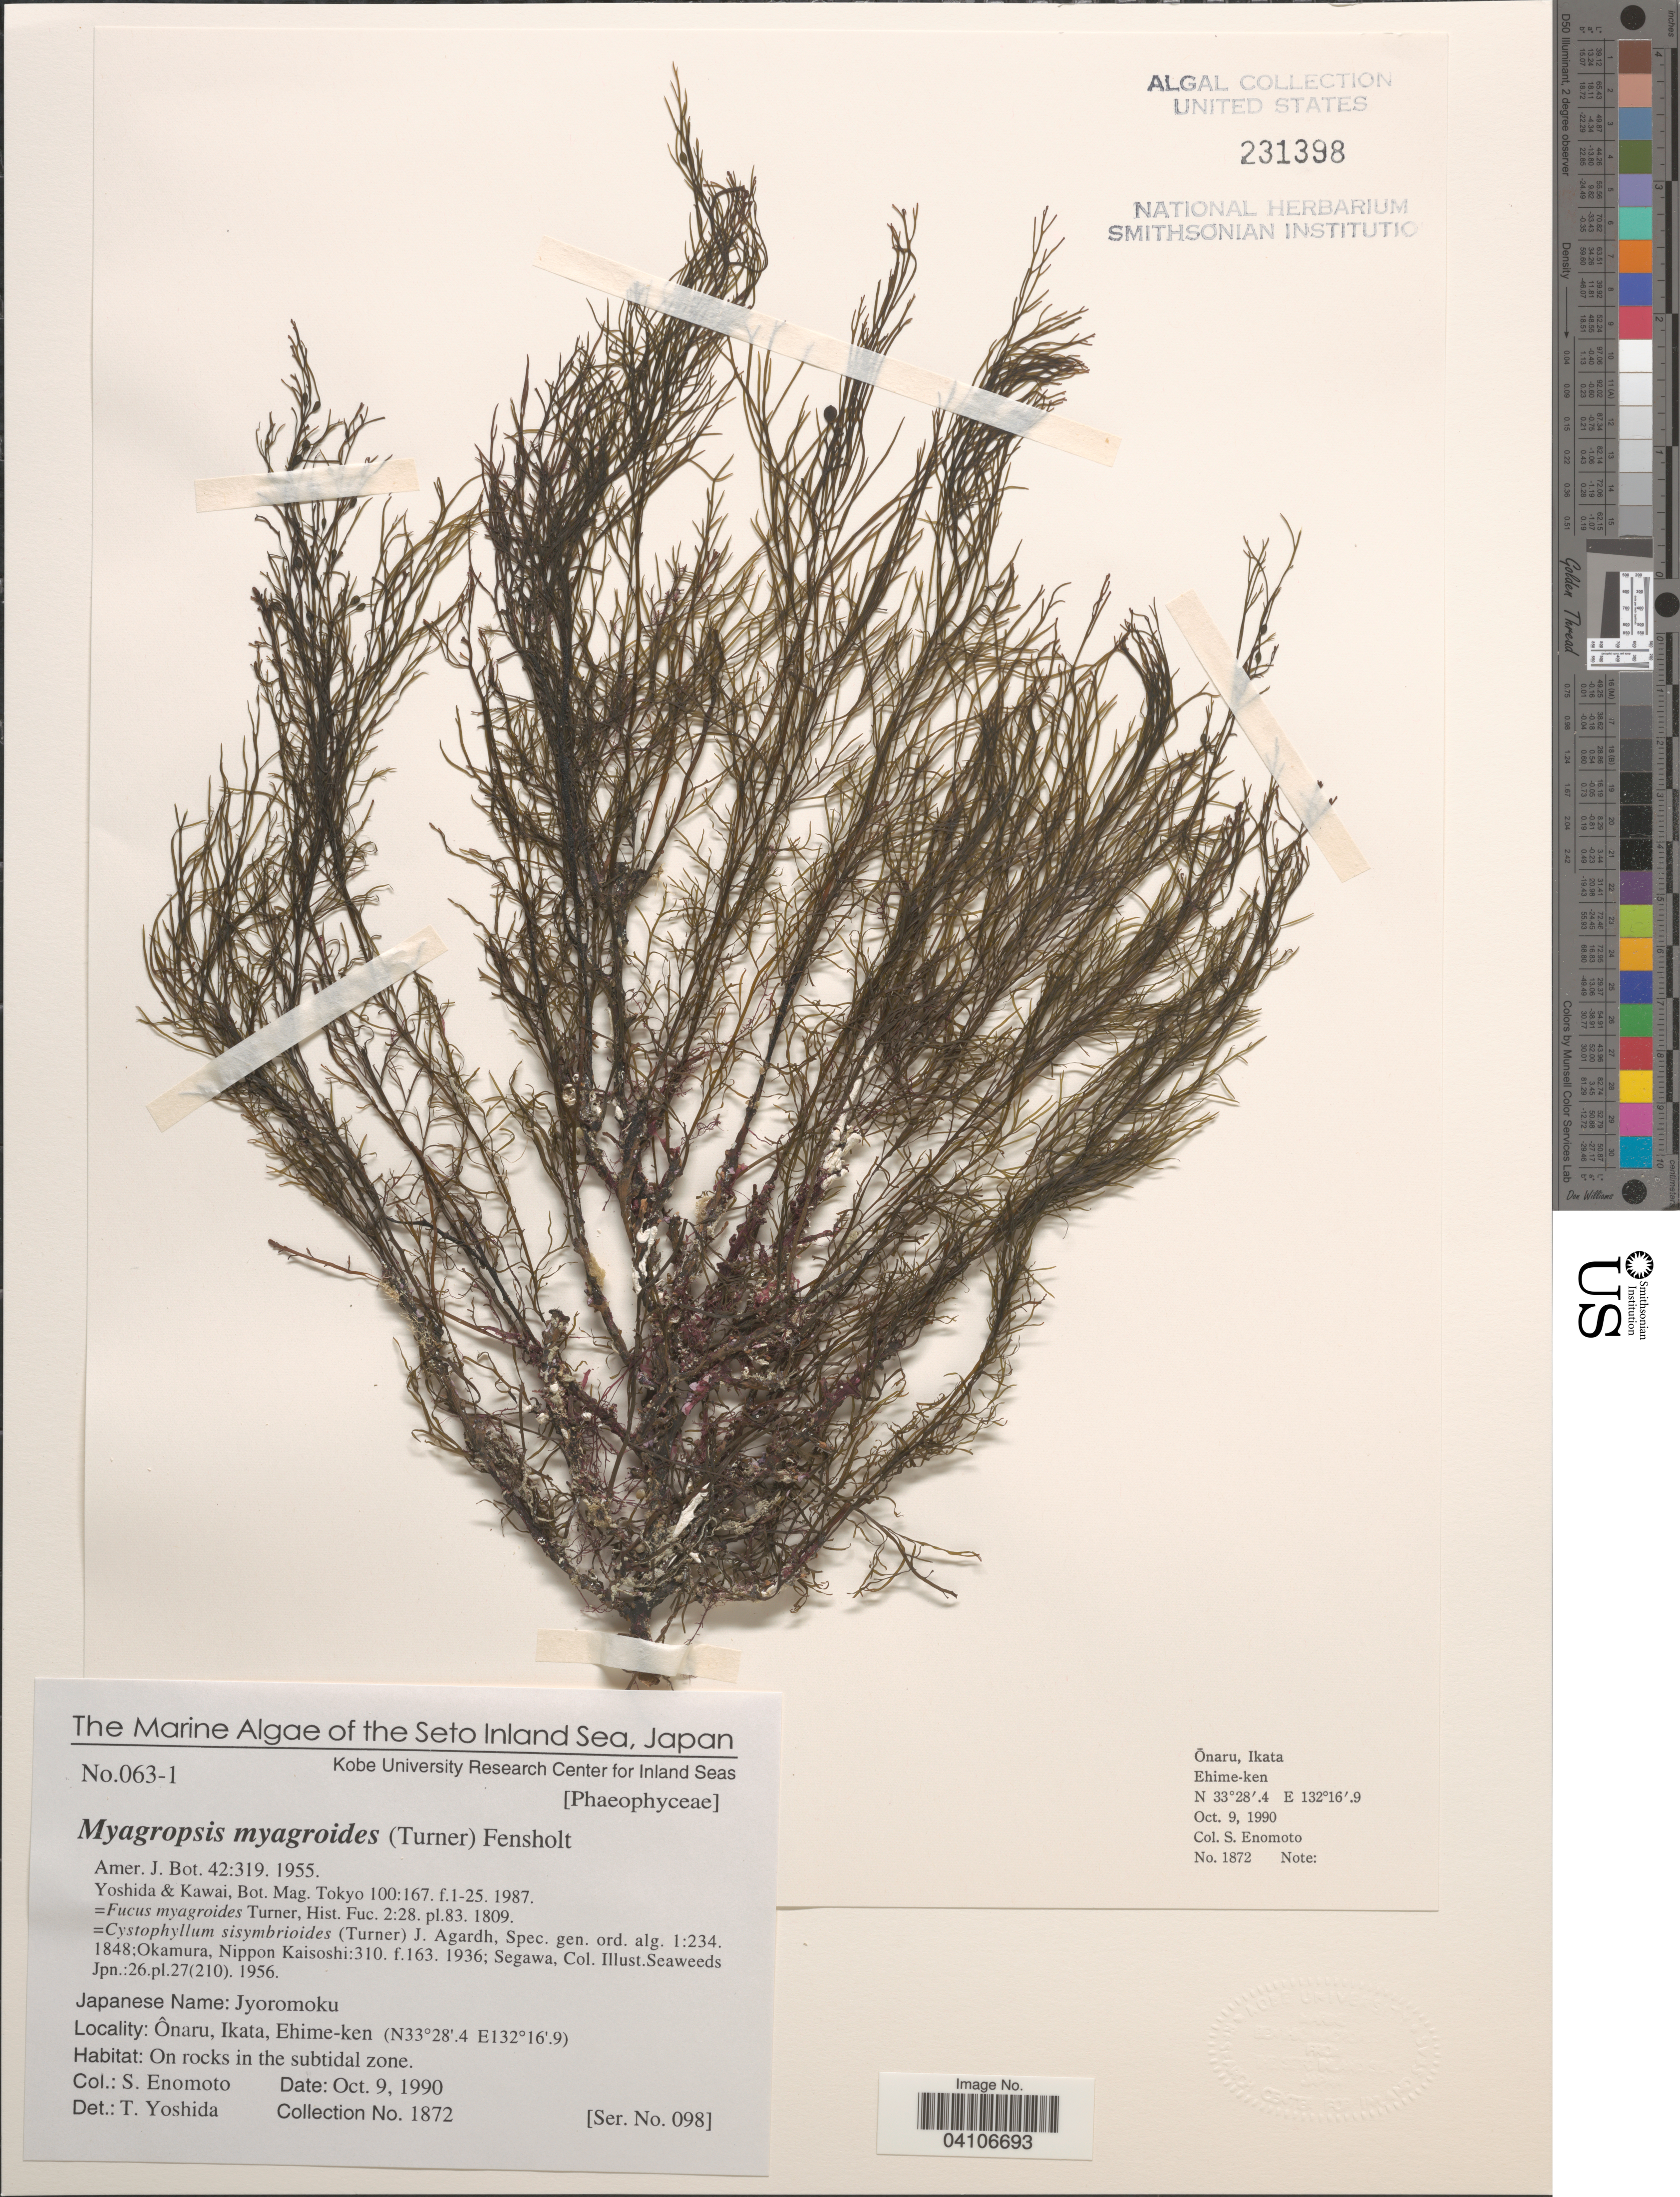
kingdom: Chromista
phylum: Ochrophyta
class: Phaeophyceae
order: Fucales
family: Sargassaceae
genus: Myagropsis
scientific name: Myagropsis myagroides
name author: (H. Mertens & Turner) Fensholt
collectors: S. Enomoto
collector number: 1872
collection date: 1990-10-09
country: Japan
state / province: Ehime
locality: The Seto Inland Sea. Ônaru, Ikata, Ehime-ken.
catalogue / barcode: US 231398